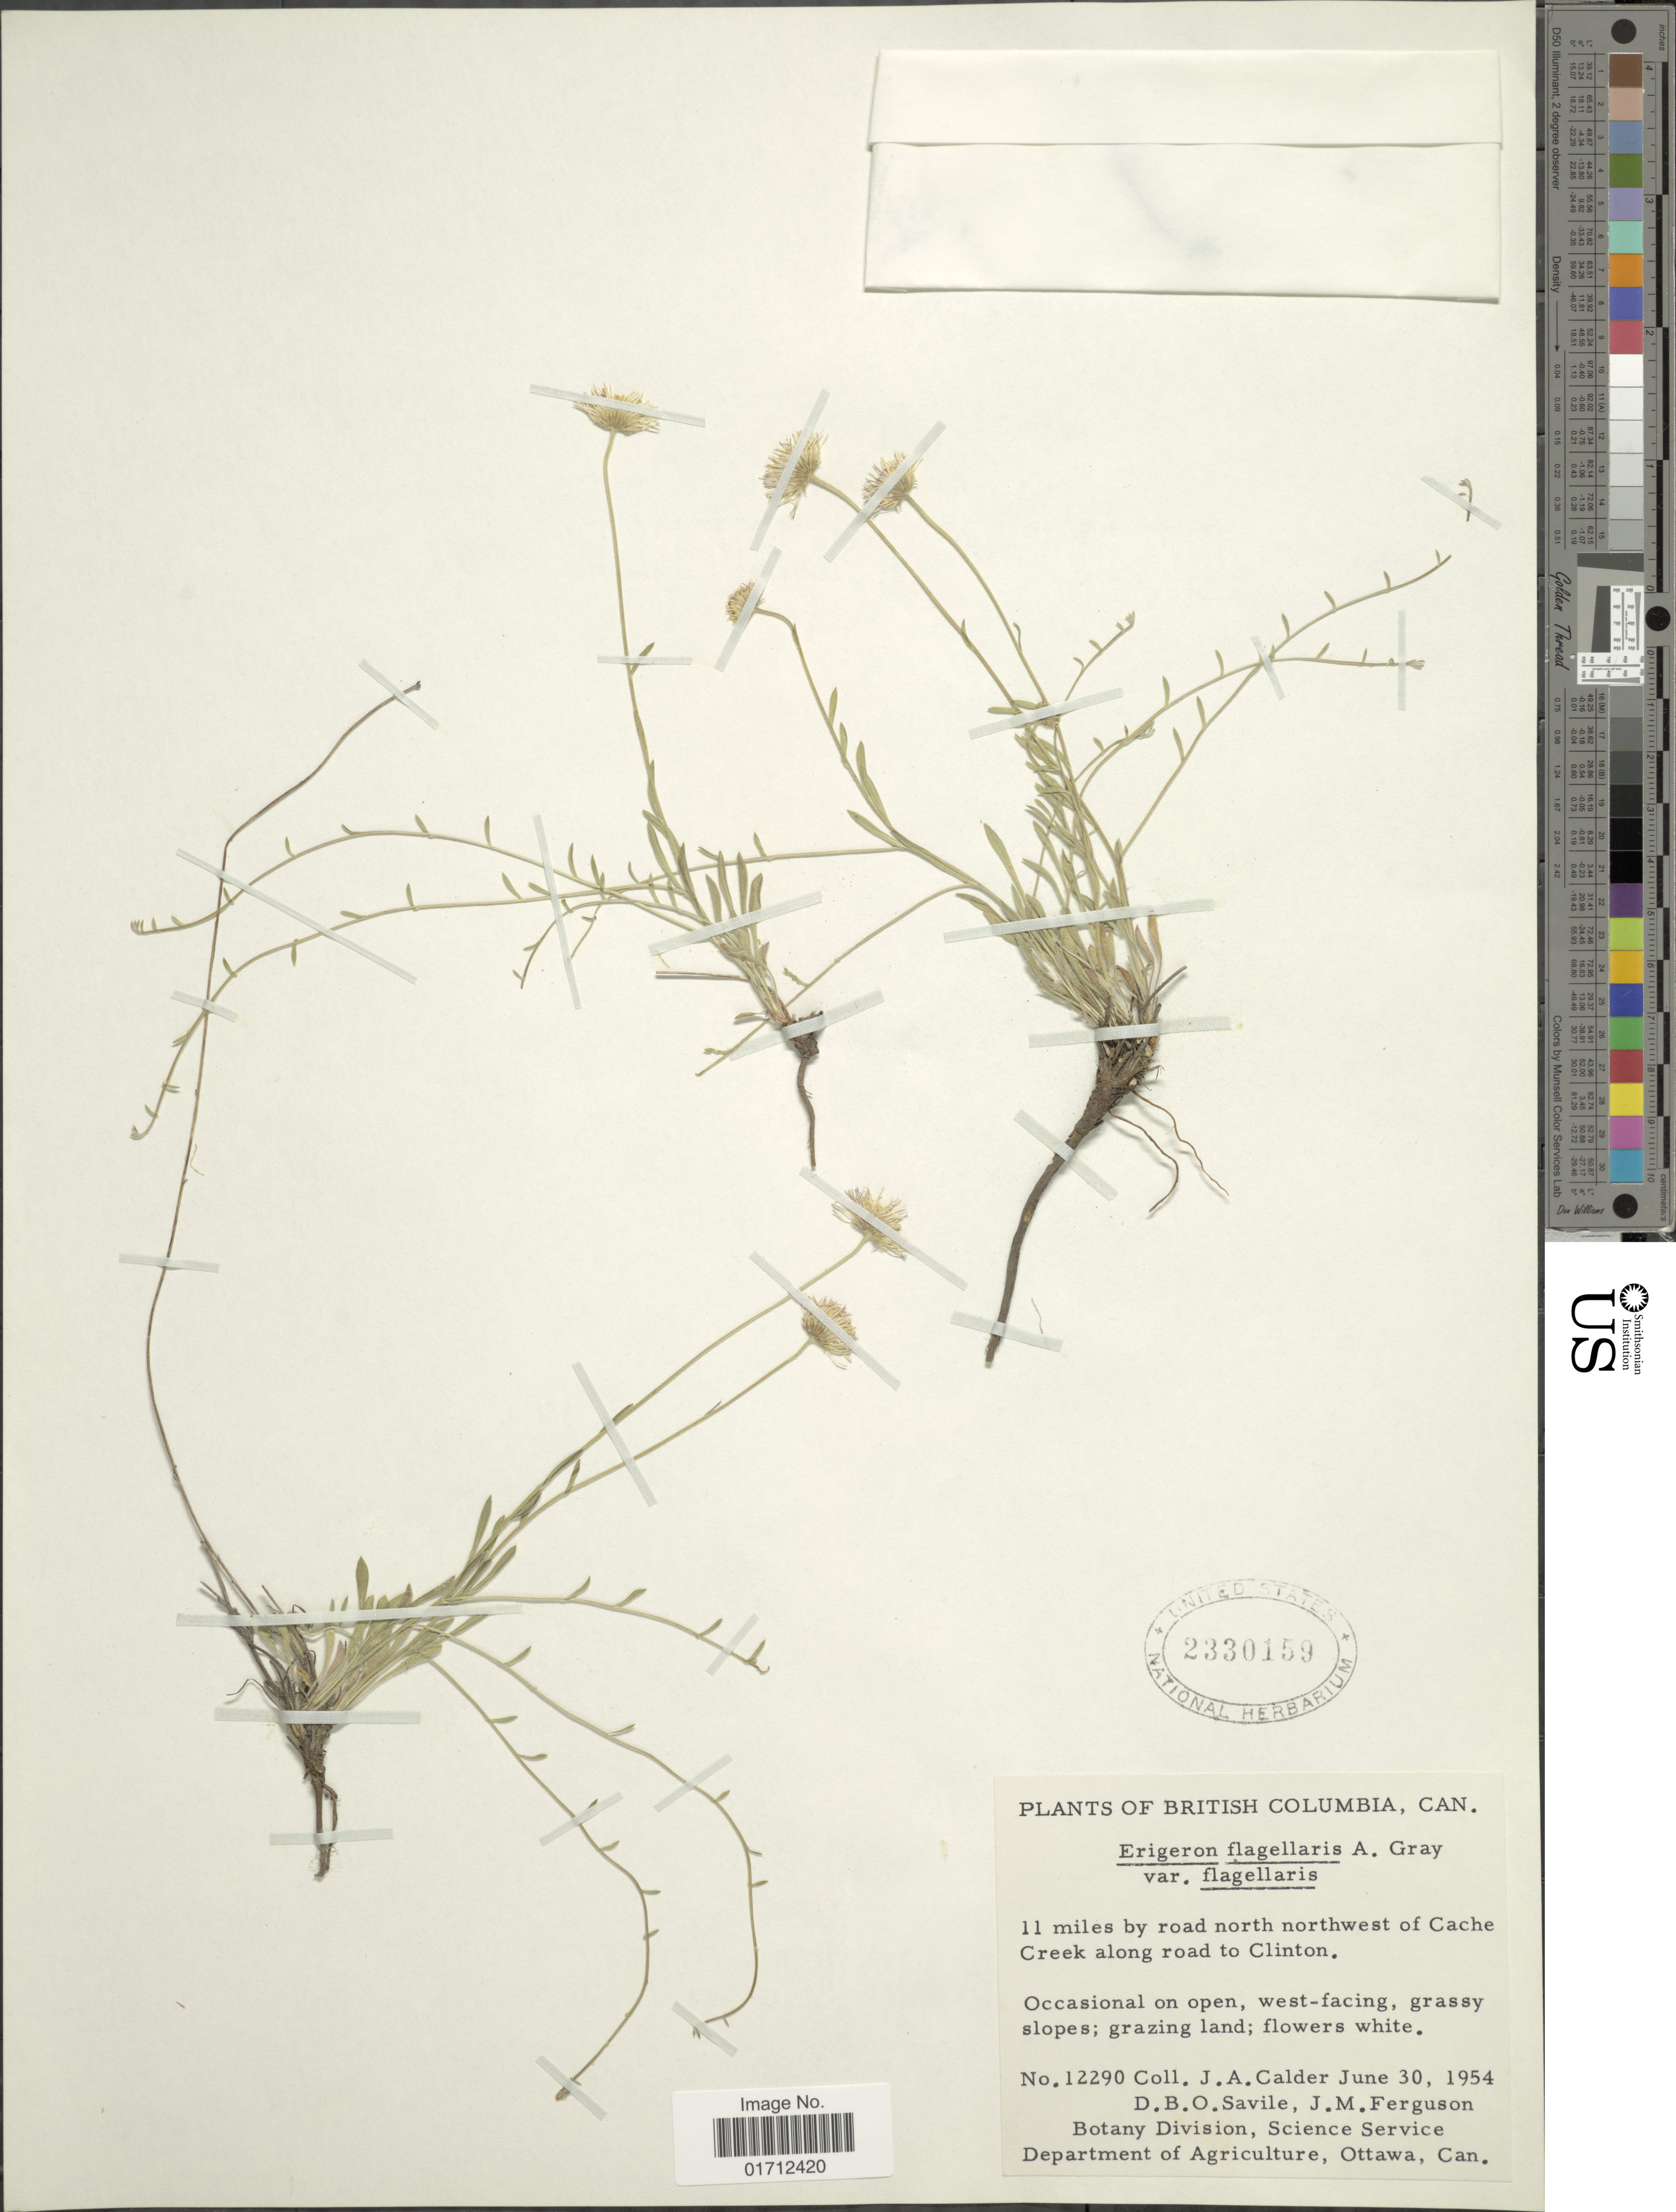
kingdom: Plantae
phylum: Tracheophyta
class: Magnoliopsida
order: Asterales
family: Asteraceae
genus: Erigeron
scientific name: Erigeron flagellaris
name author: A. Gray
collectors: J. A. Calder, D. Savile & J. M. Ferguson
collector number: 12290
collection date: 1954-09-30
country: Canada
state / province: British Columbia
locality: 11 miles by road northwest of Cache Creek along road to Clinton.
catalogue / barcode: US 2330159